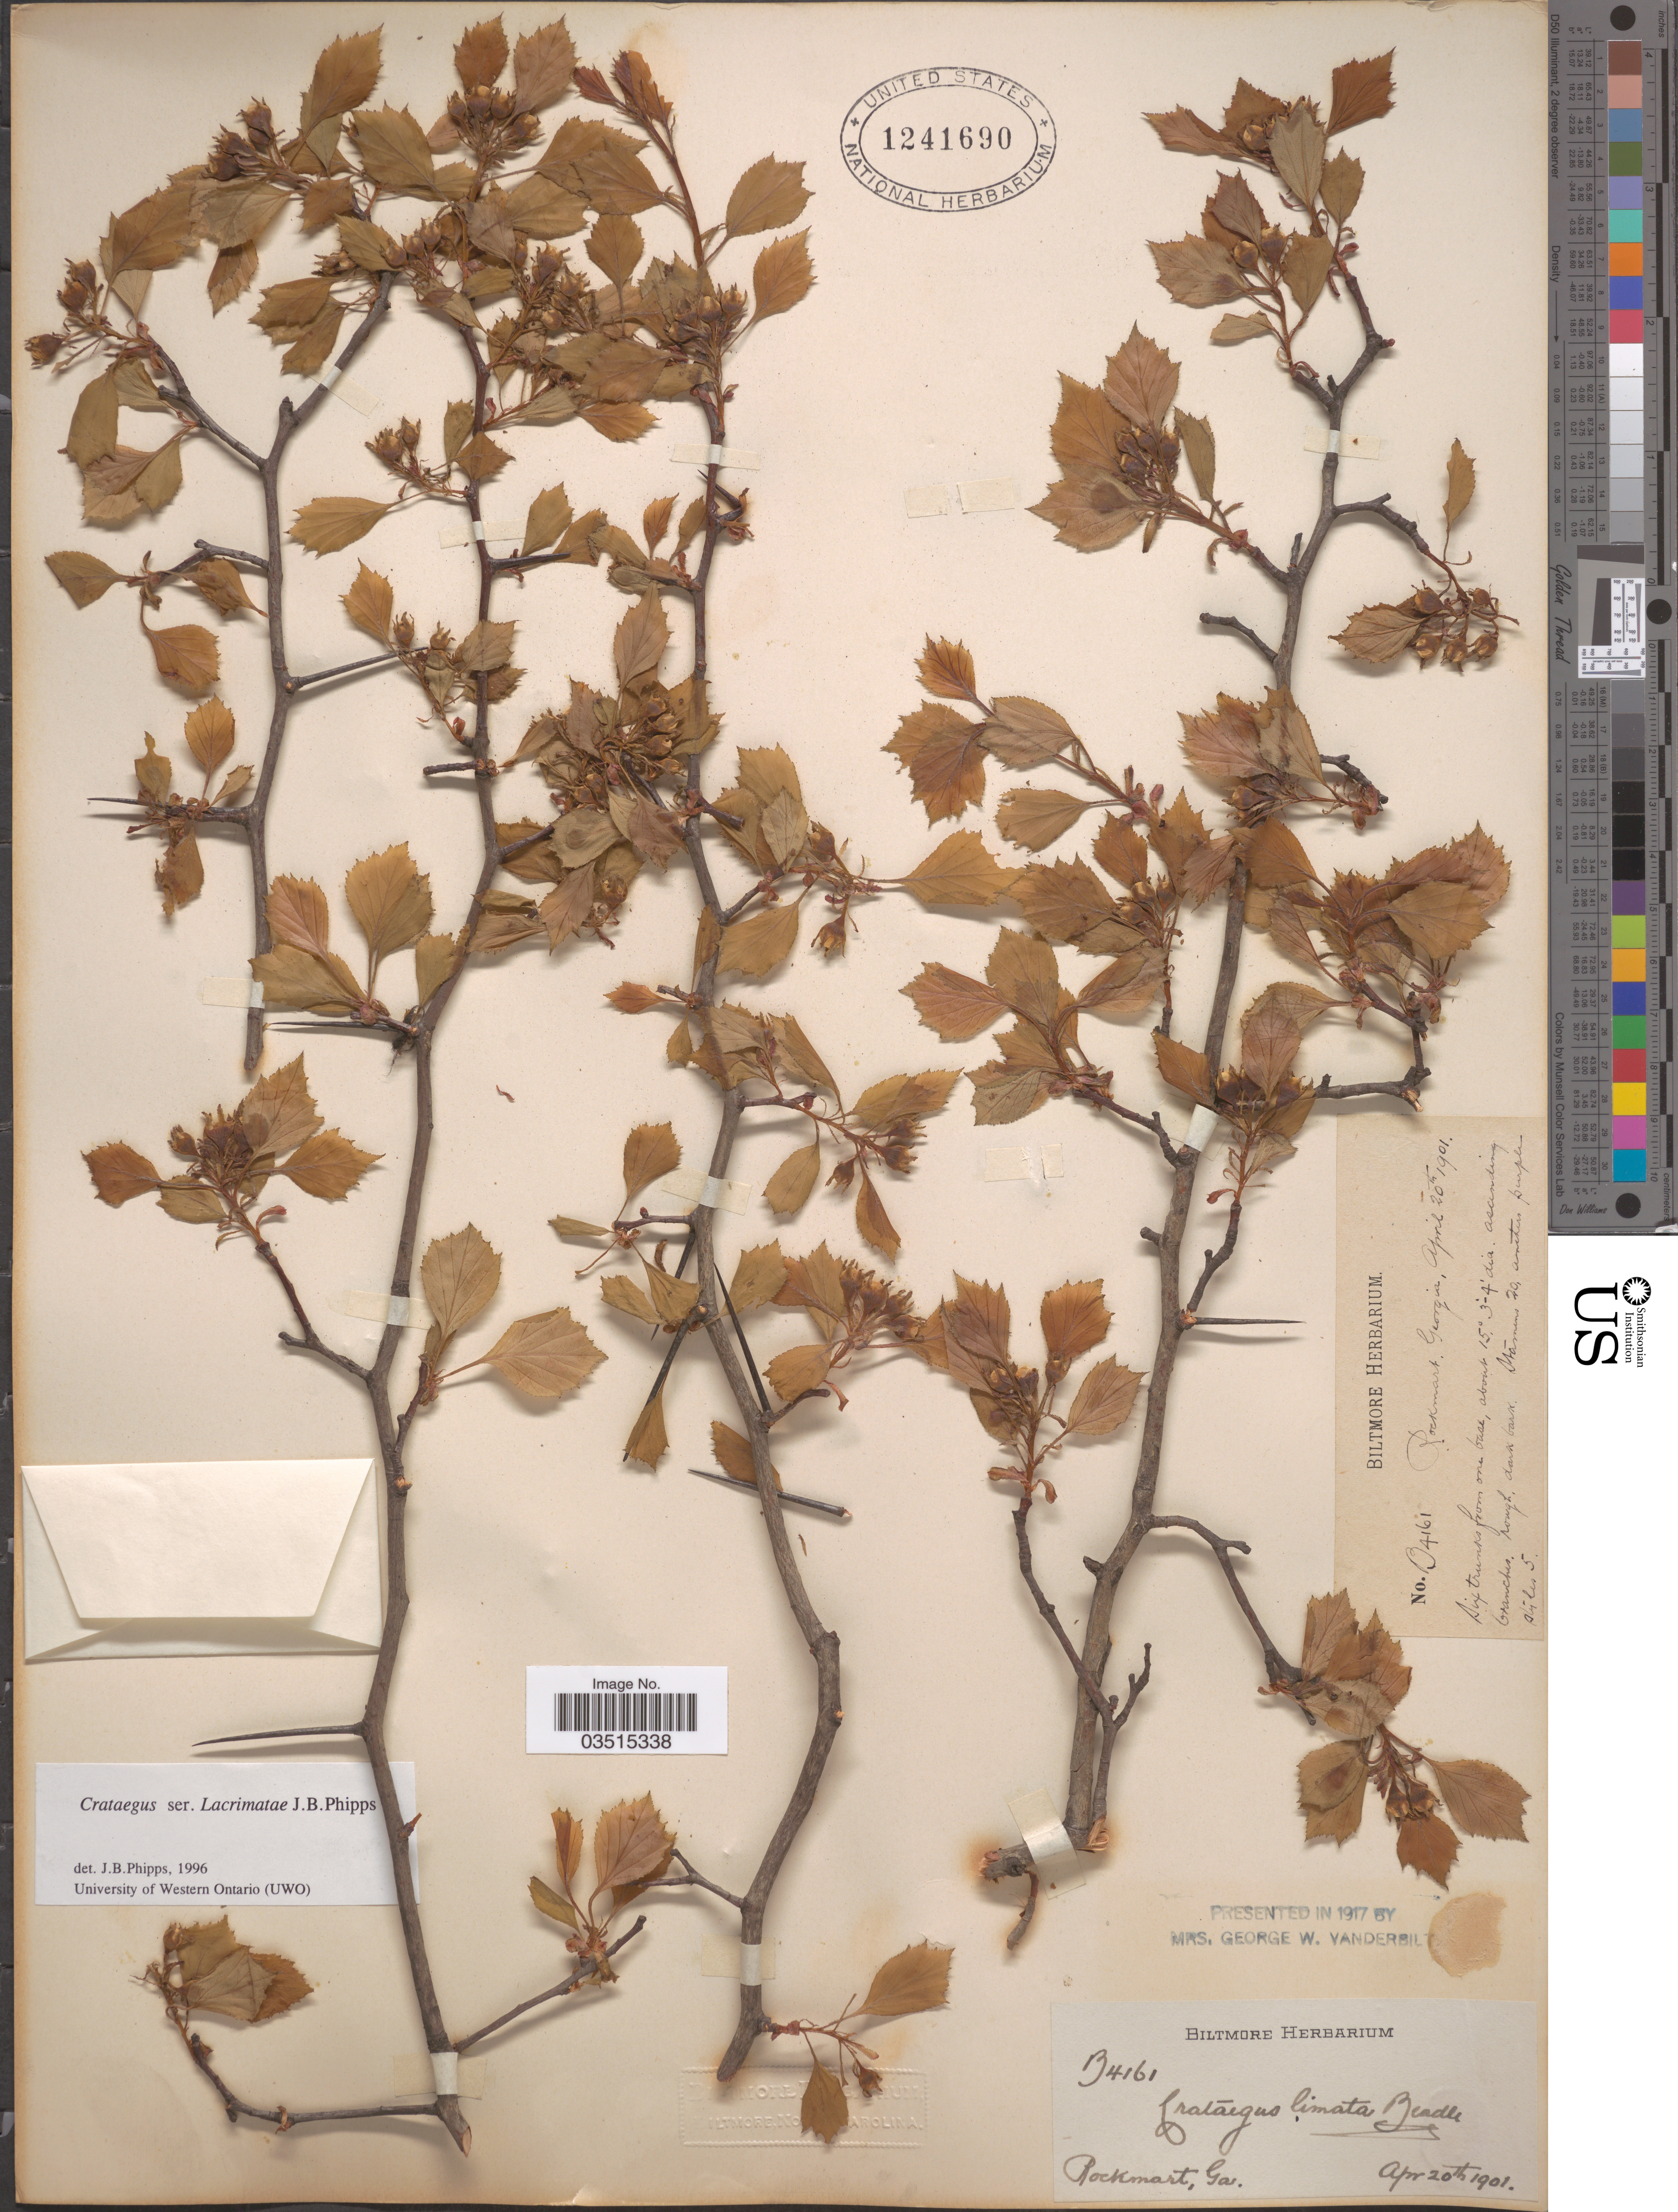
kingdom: Plantae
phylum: Tracheophyta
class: Magnoliopsida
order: Rosales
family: Rosaceae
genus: Crataegus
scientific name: Crataegus limata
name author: Beadle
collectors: ex herb. Biltmore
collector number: B4161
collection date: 1901-04-20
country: United States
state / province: Georgia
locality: Rockmart.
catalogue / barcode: US 1241690